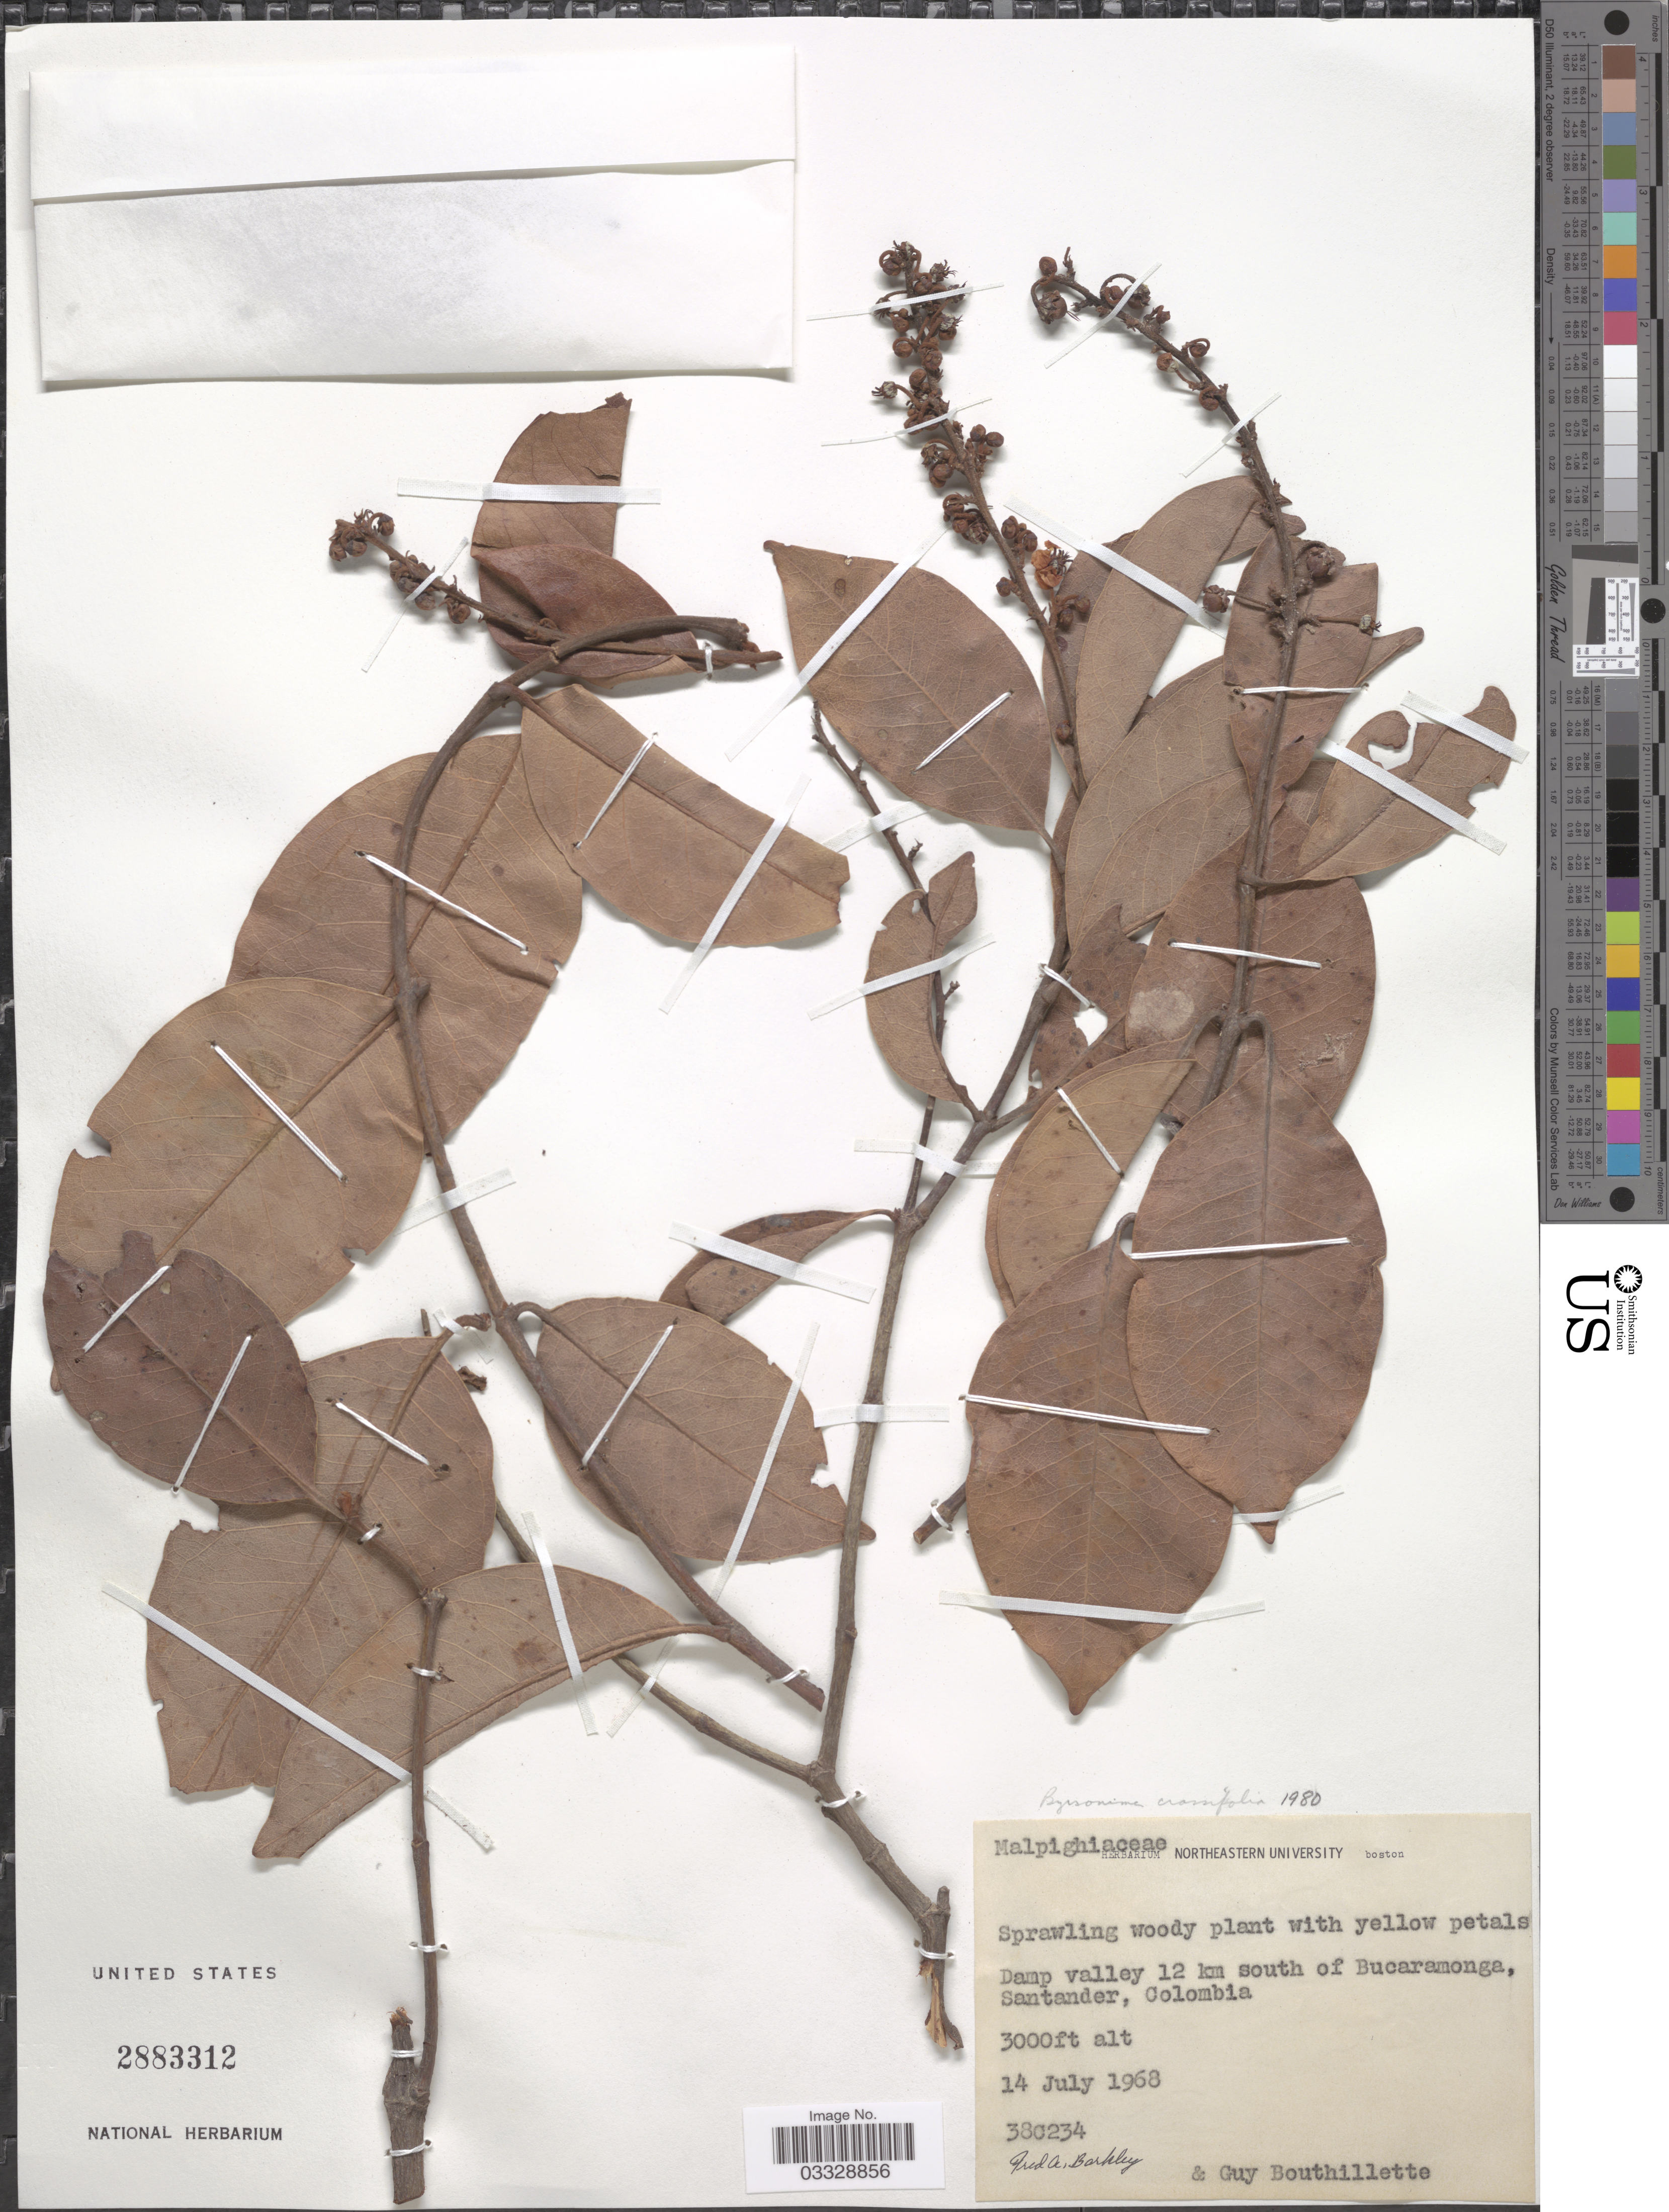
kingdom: Plantae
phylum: Tracheophyta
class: Magnoliopsida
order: Malpighiales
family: Malpighiaceae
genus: Byrsonima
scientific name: Byrsonima crassifolia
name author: (L.) Kunth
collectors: F. A. Barkley & G. Bouthillette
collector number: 380234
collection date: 1968-07-14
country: Colombia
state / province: Santander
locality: Damp valley 12 km south of Bucaramonga.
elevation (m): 914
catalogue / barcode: US 2883312